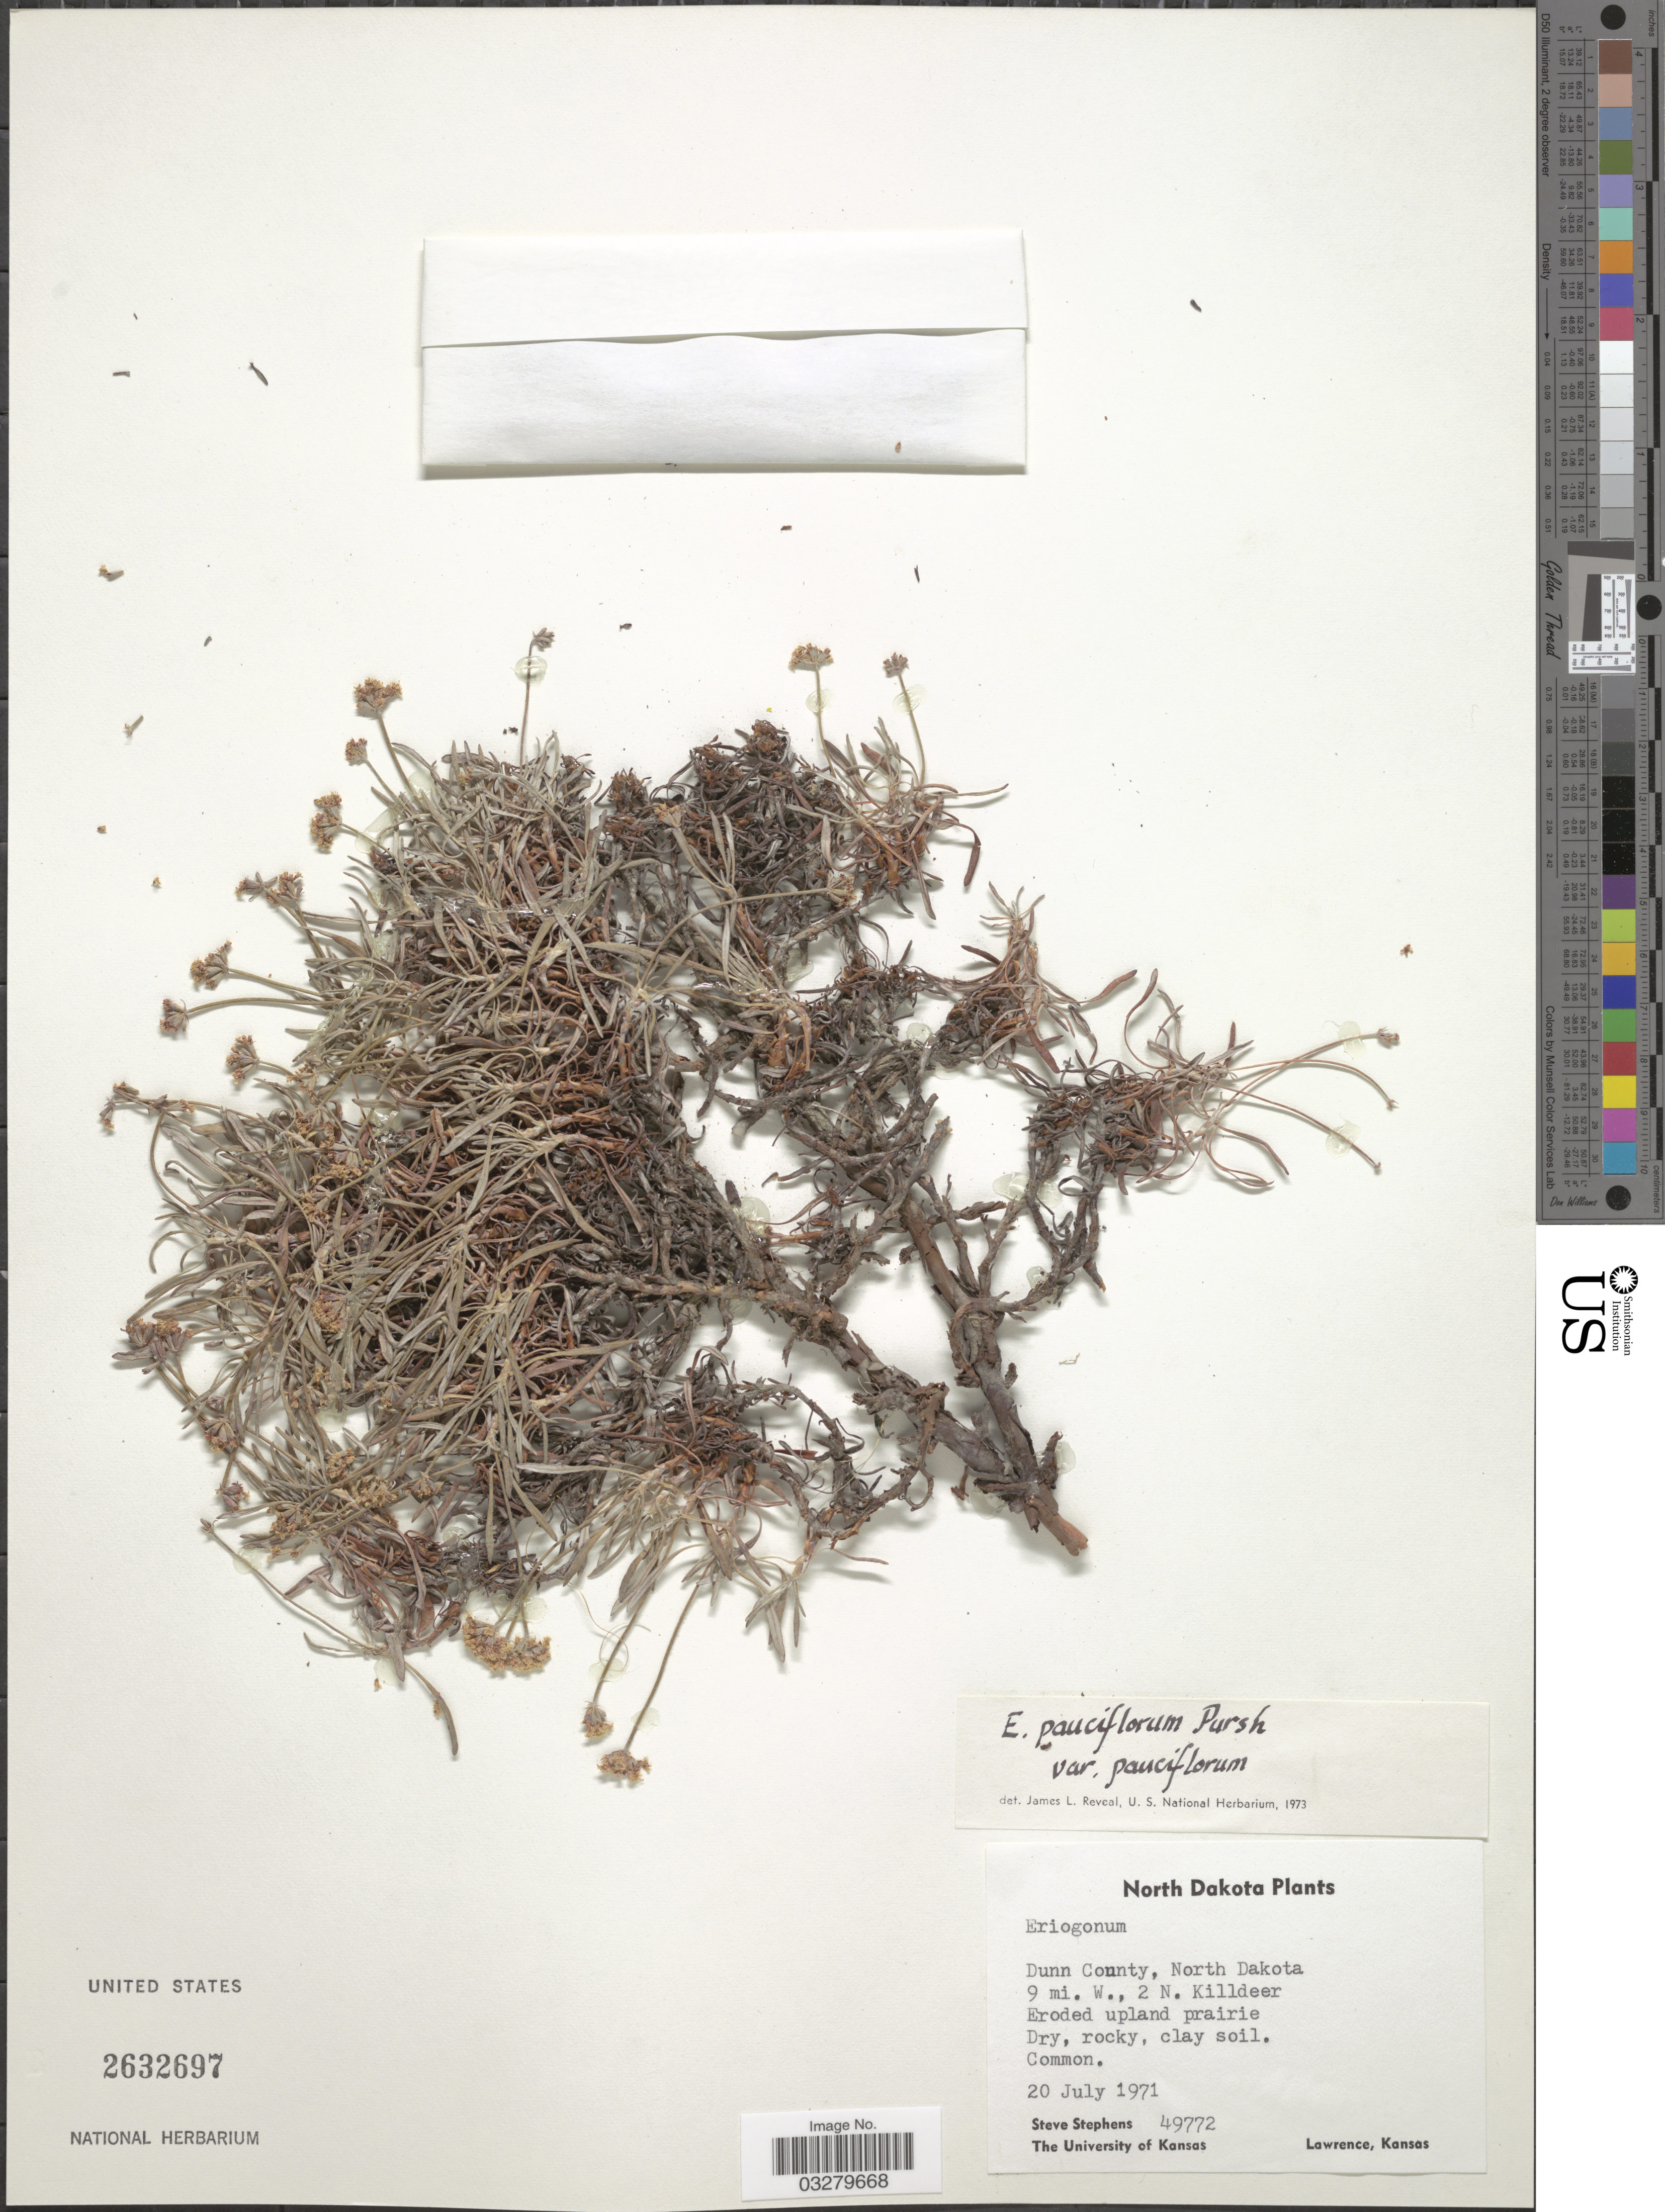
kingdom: Plantae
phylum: Tracheophyta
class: Magnoliopsida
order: Caryophyllales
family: Polygonaceae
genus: Eriogonum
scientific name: Eriogonum pauciflorum var. pauciflorum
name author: Pursh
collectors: S. Stephens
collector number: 49772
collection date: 1971-07-20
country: United States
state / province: North Dakota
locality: Dunn County. 9 mi. W., 2 N. Killdeer.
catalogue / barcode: US 2632697